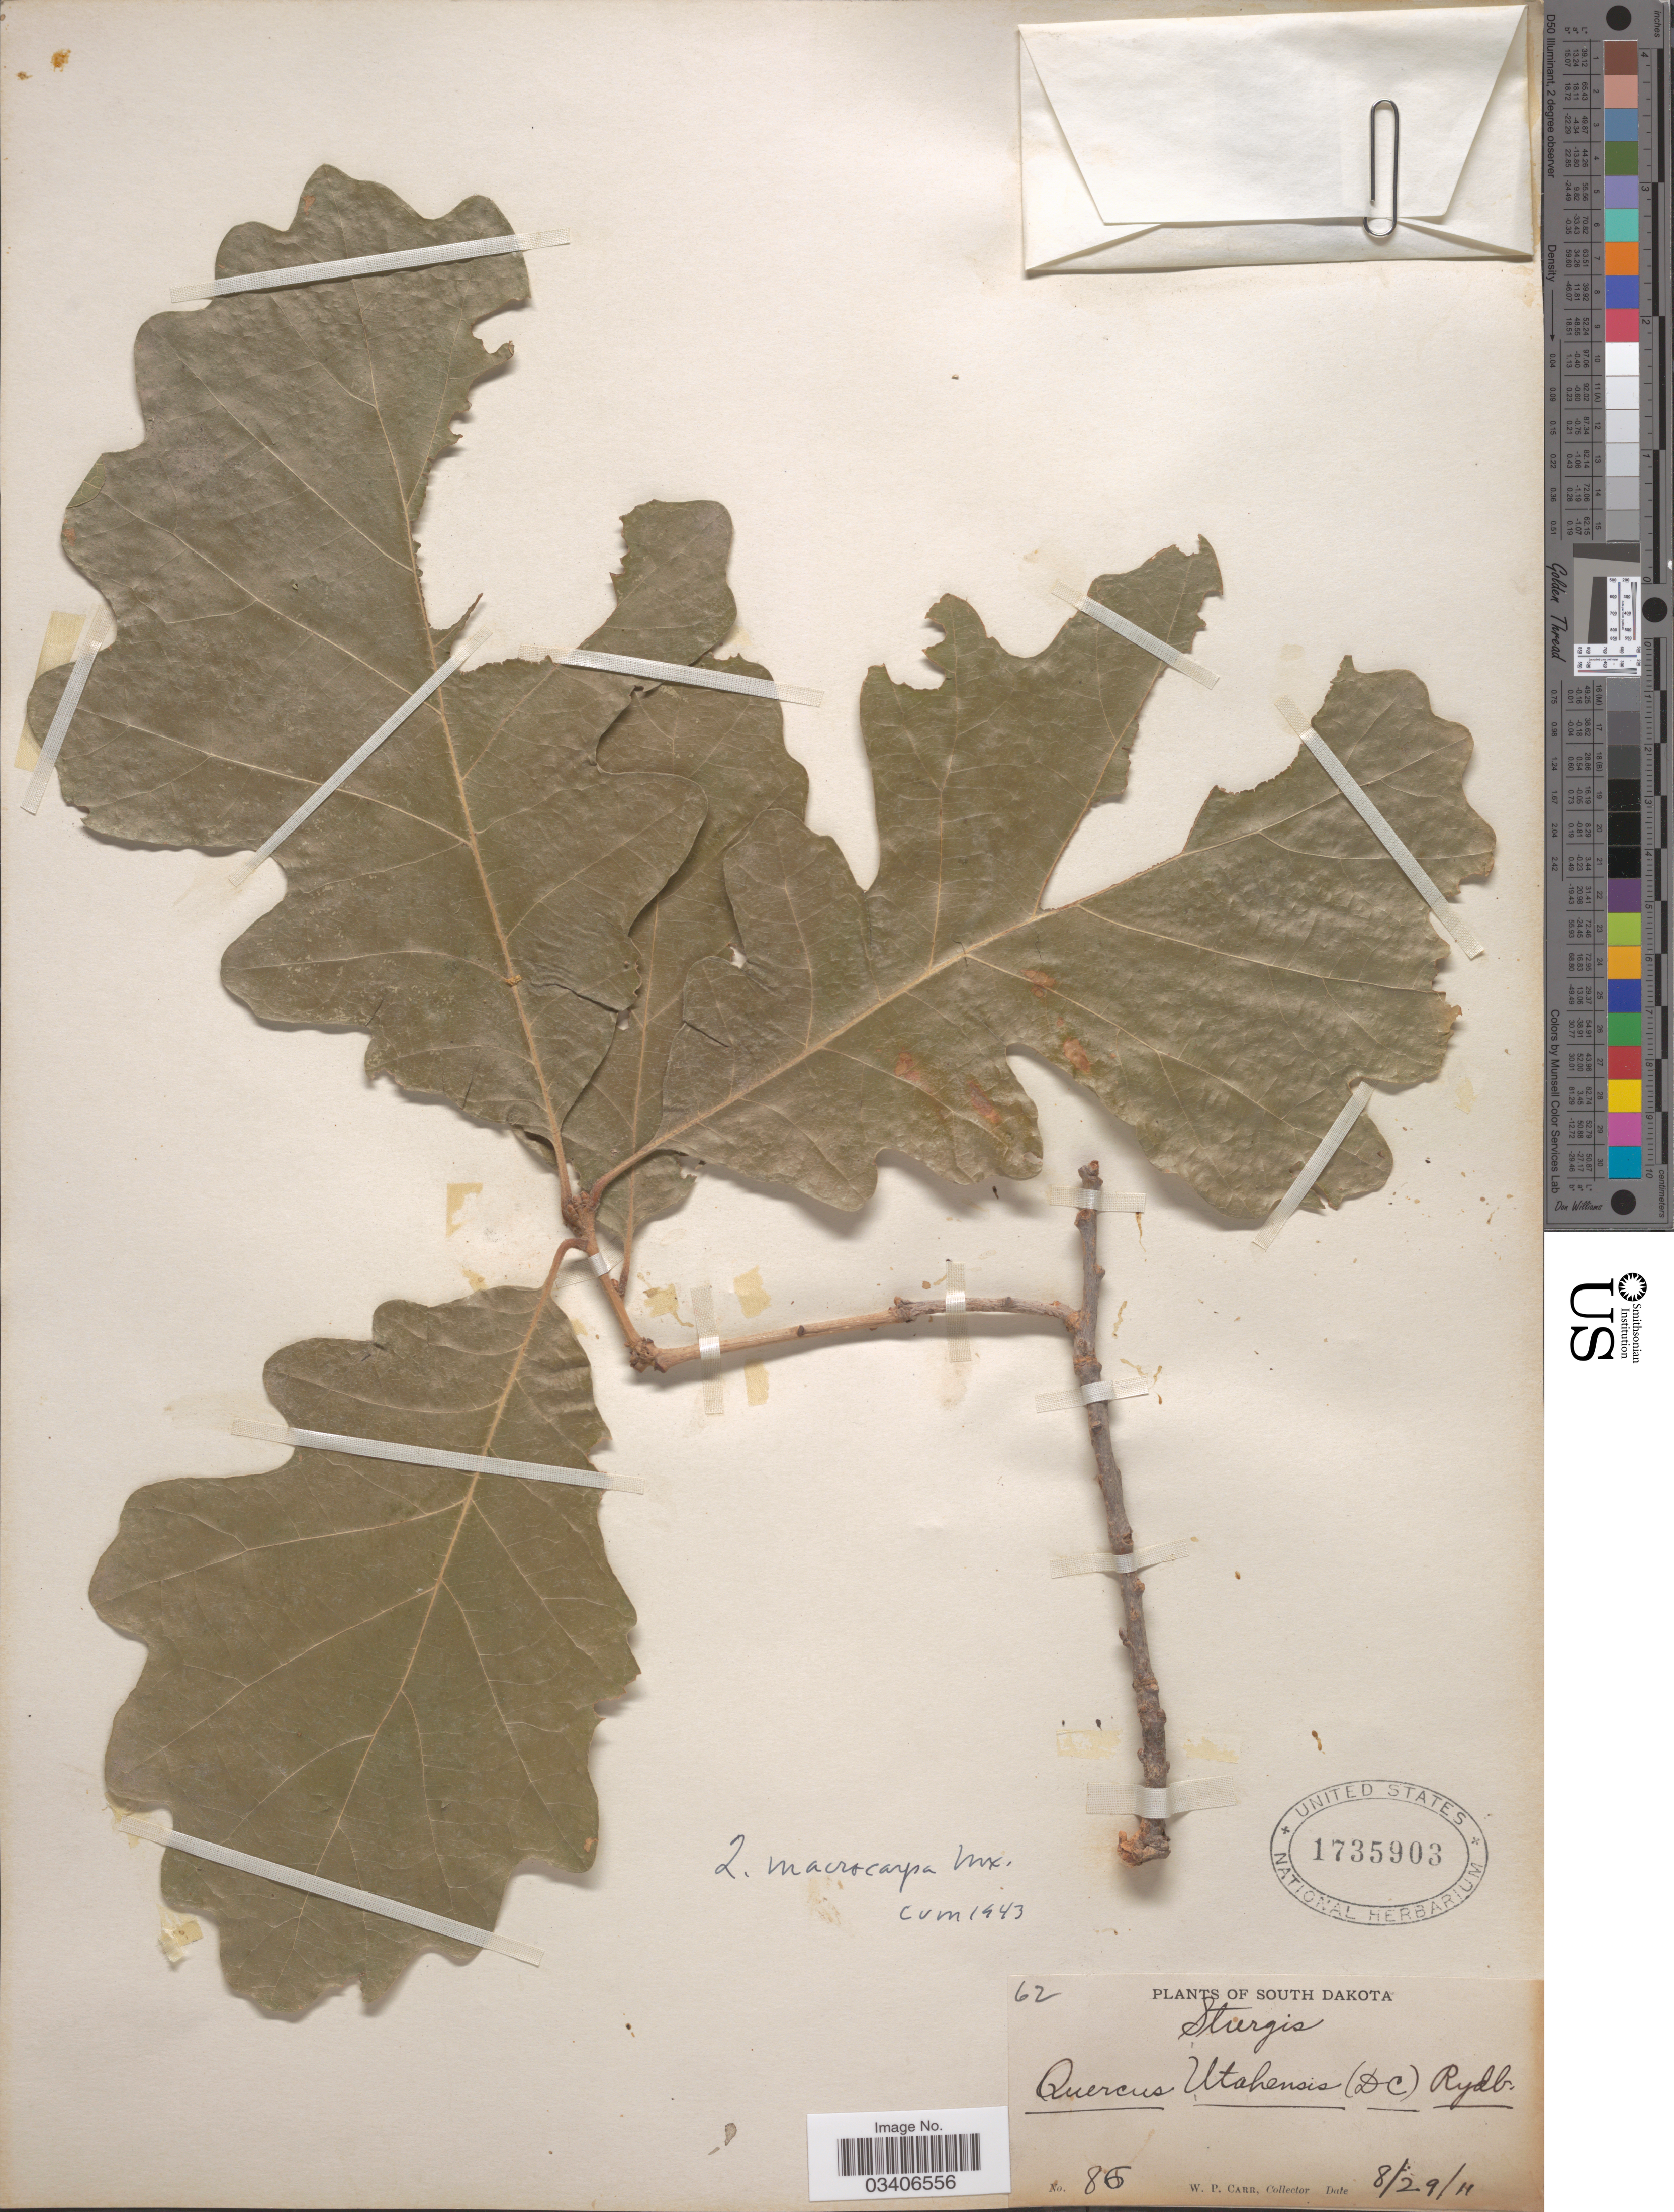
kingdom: Plantae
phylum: Tracheophyta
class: Magnoliopsida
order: Fagales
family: Fagaceae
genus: Quercus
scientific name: Quercus macrocarpa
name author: Michx.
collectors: W. Carr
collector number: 86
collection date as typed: Transcribed d/m/y: 29/8/11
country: United States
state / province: South Dakota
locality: Sturgis.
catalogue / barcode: US 1735903